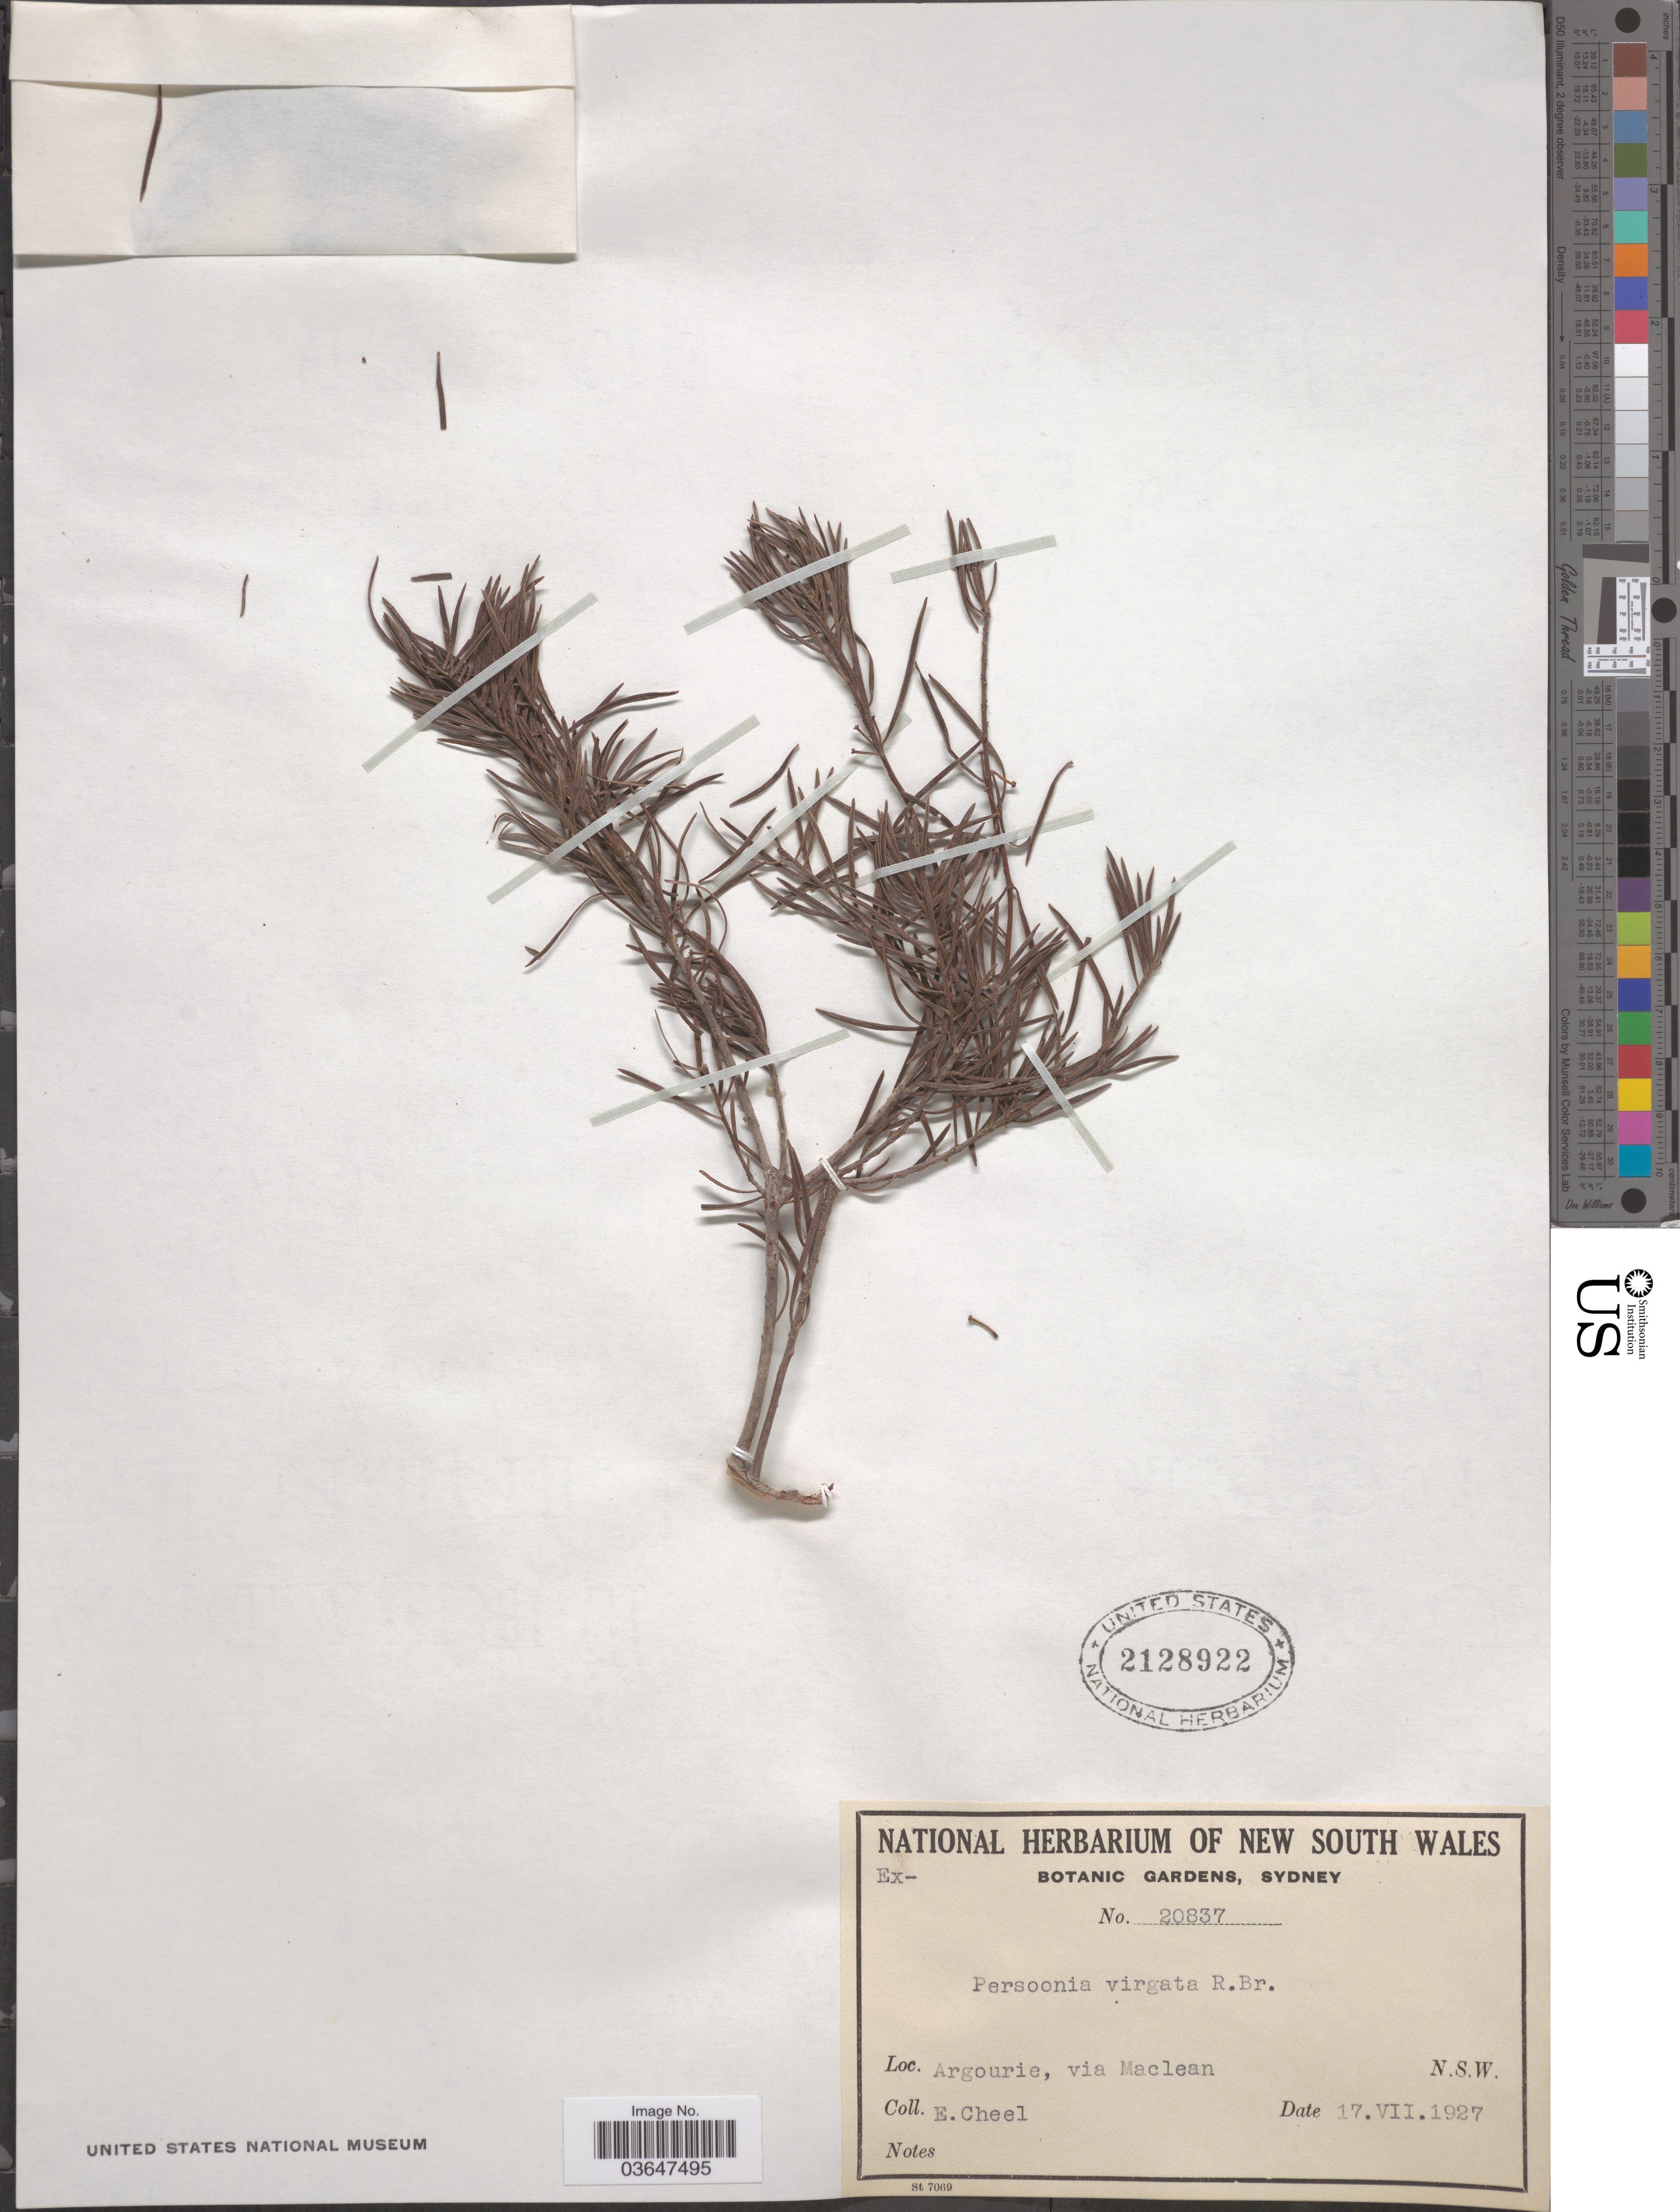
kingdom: Plantae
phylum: Tracheophyta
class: Magnoliopsida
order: Proteales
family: Proteaceae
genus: Persoonia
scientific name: Persoonia virgata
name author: R. Br.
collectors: E. Cheel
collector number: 20837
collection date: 1927-07-17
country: Australia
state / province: New South Wales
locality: Argourie, via Maclean.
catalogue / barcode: US 2128922